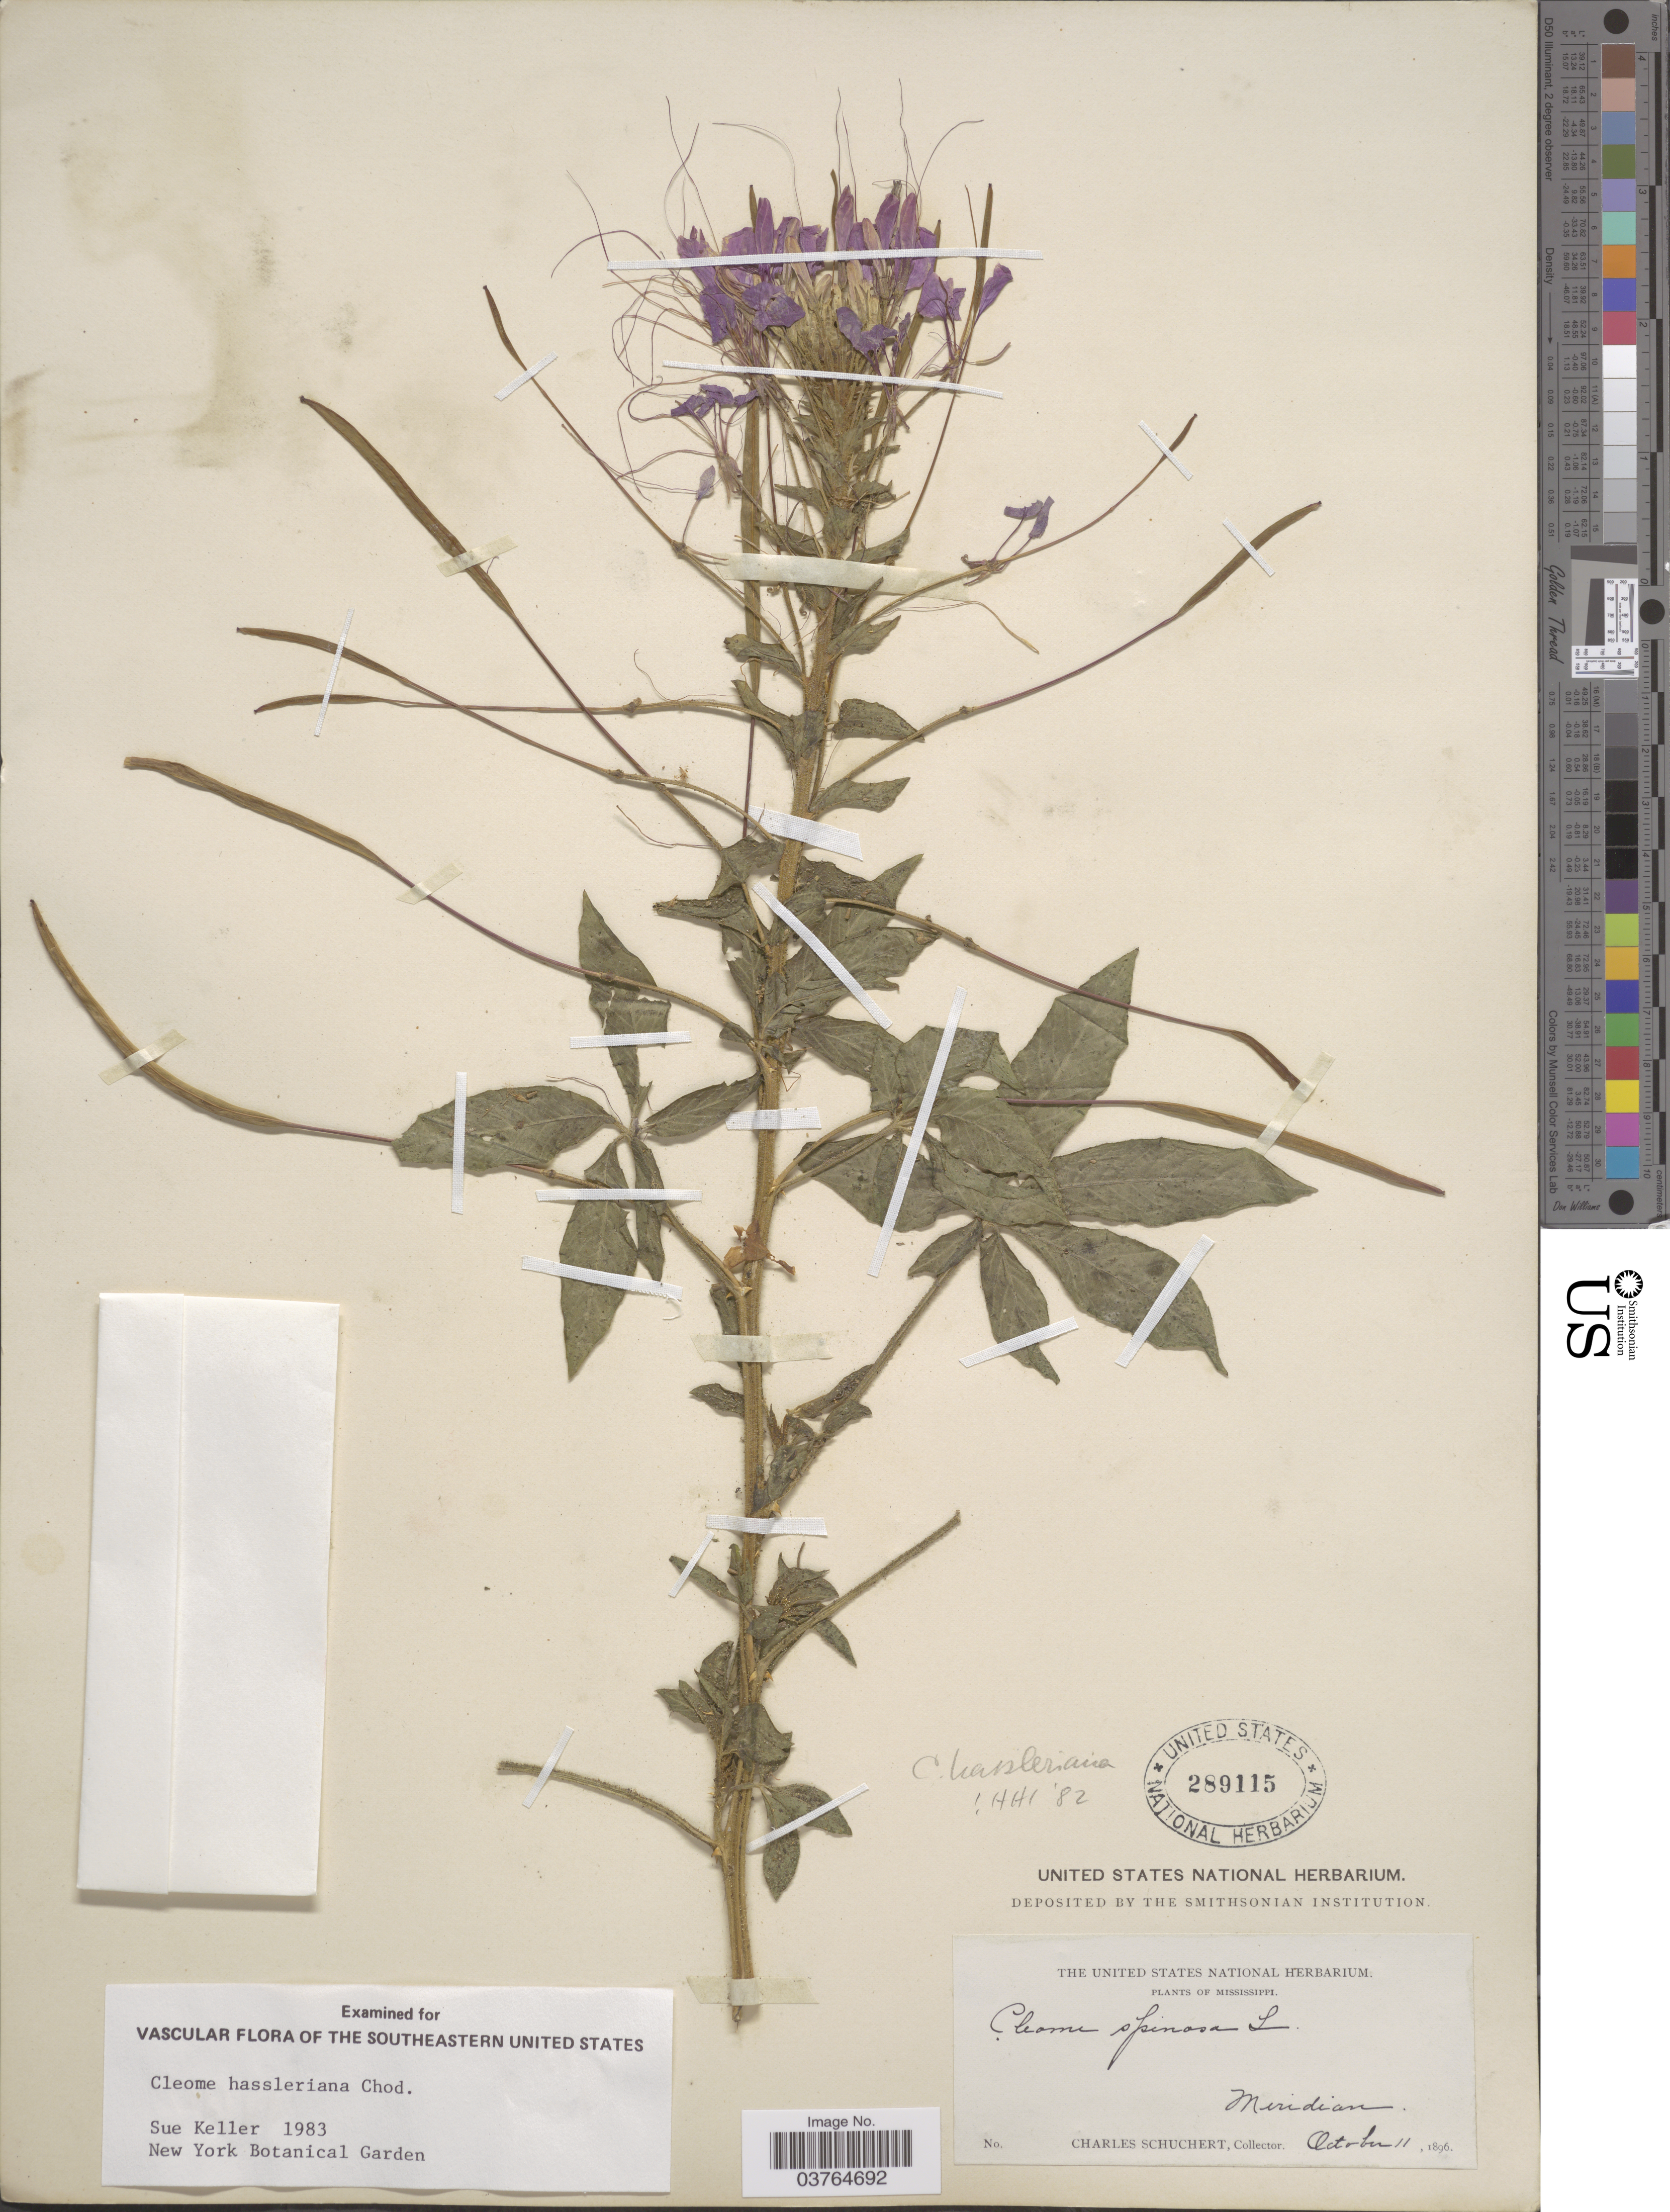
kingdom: Plantae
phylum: Tracheophyta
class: Magnoliopsida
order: Brassicales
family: Cleomaceae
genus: Tarenaya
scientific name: Tarenaya houtteana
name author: (Schltdl.) Soares Neto & Roalson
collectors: C. Schuchert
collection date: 1896-10-11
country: United States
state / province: Mississippi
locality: Meridian.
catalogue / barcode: US 289115